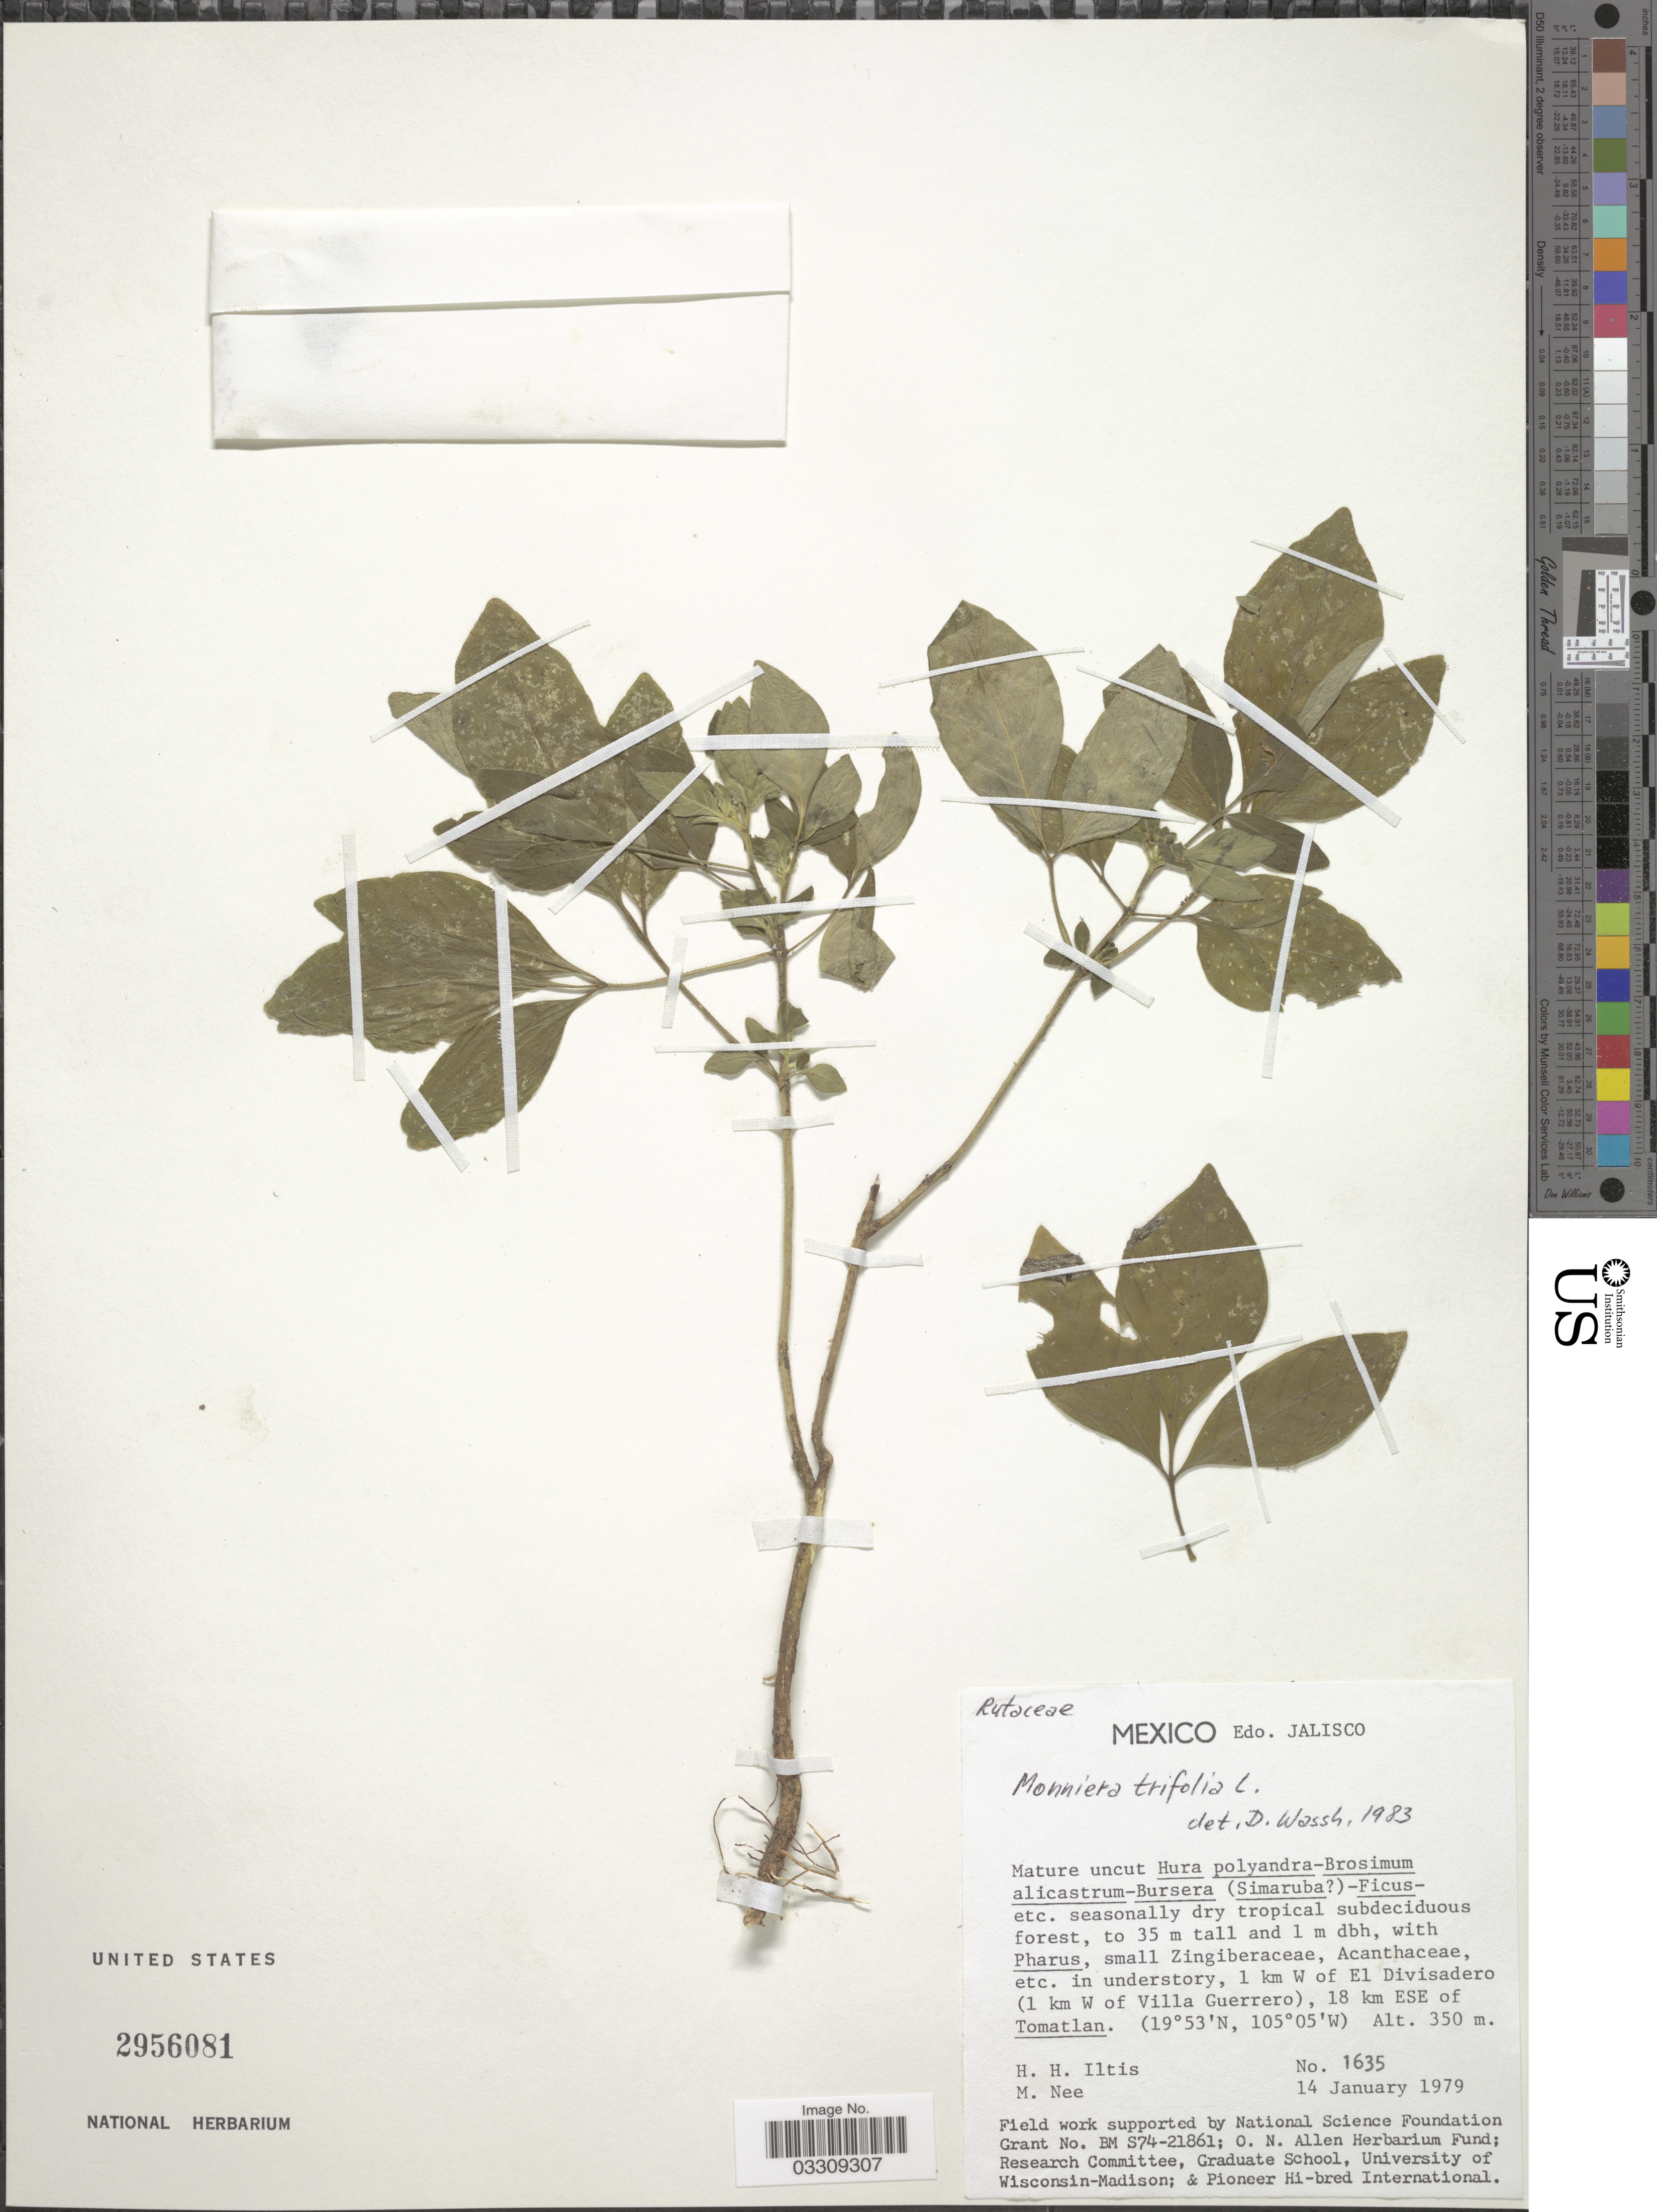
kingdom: Plantae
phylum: Tracheophyta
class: Magnoliopsida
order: Sapindales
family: Rutaceae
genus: Ertela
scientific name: Ertela trifolia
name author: (L.) Kuntze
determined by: Strong, Mark T., (BOT), Smithsonian Institution - National Museum of Natural History (UNITED STATES)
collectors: H. H. Iltis & M. Nee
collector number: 1635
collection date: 1979-01-14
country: Mexico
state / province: Jalisco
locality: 1 km W of El Divisadero (1 km W of Villa Guerrero), 18 km ESE of Tomatlan.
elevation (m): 350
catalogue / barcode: US 2956081